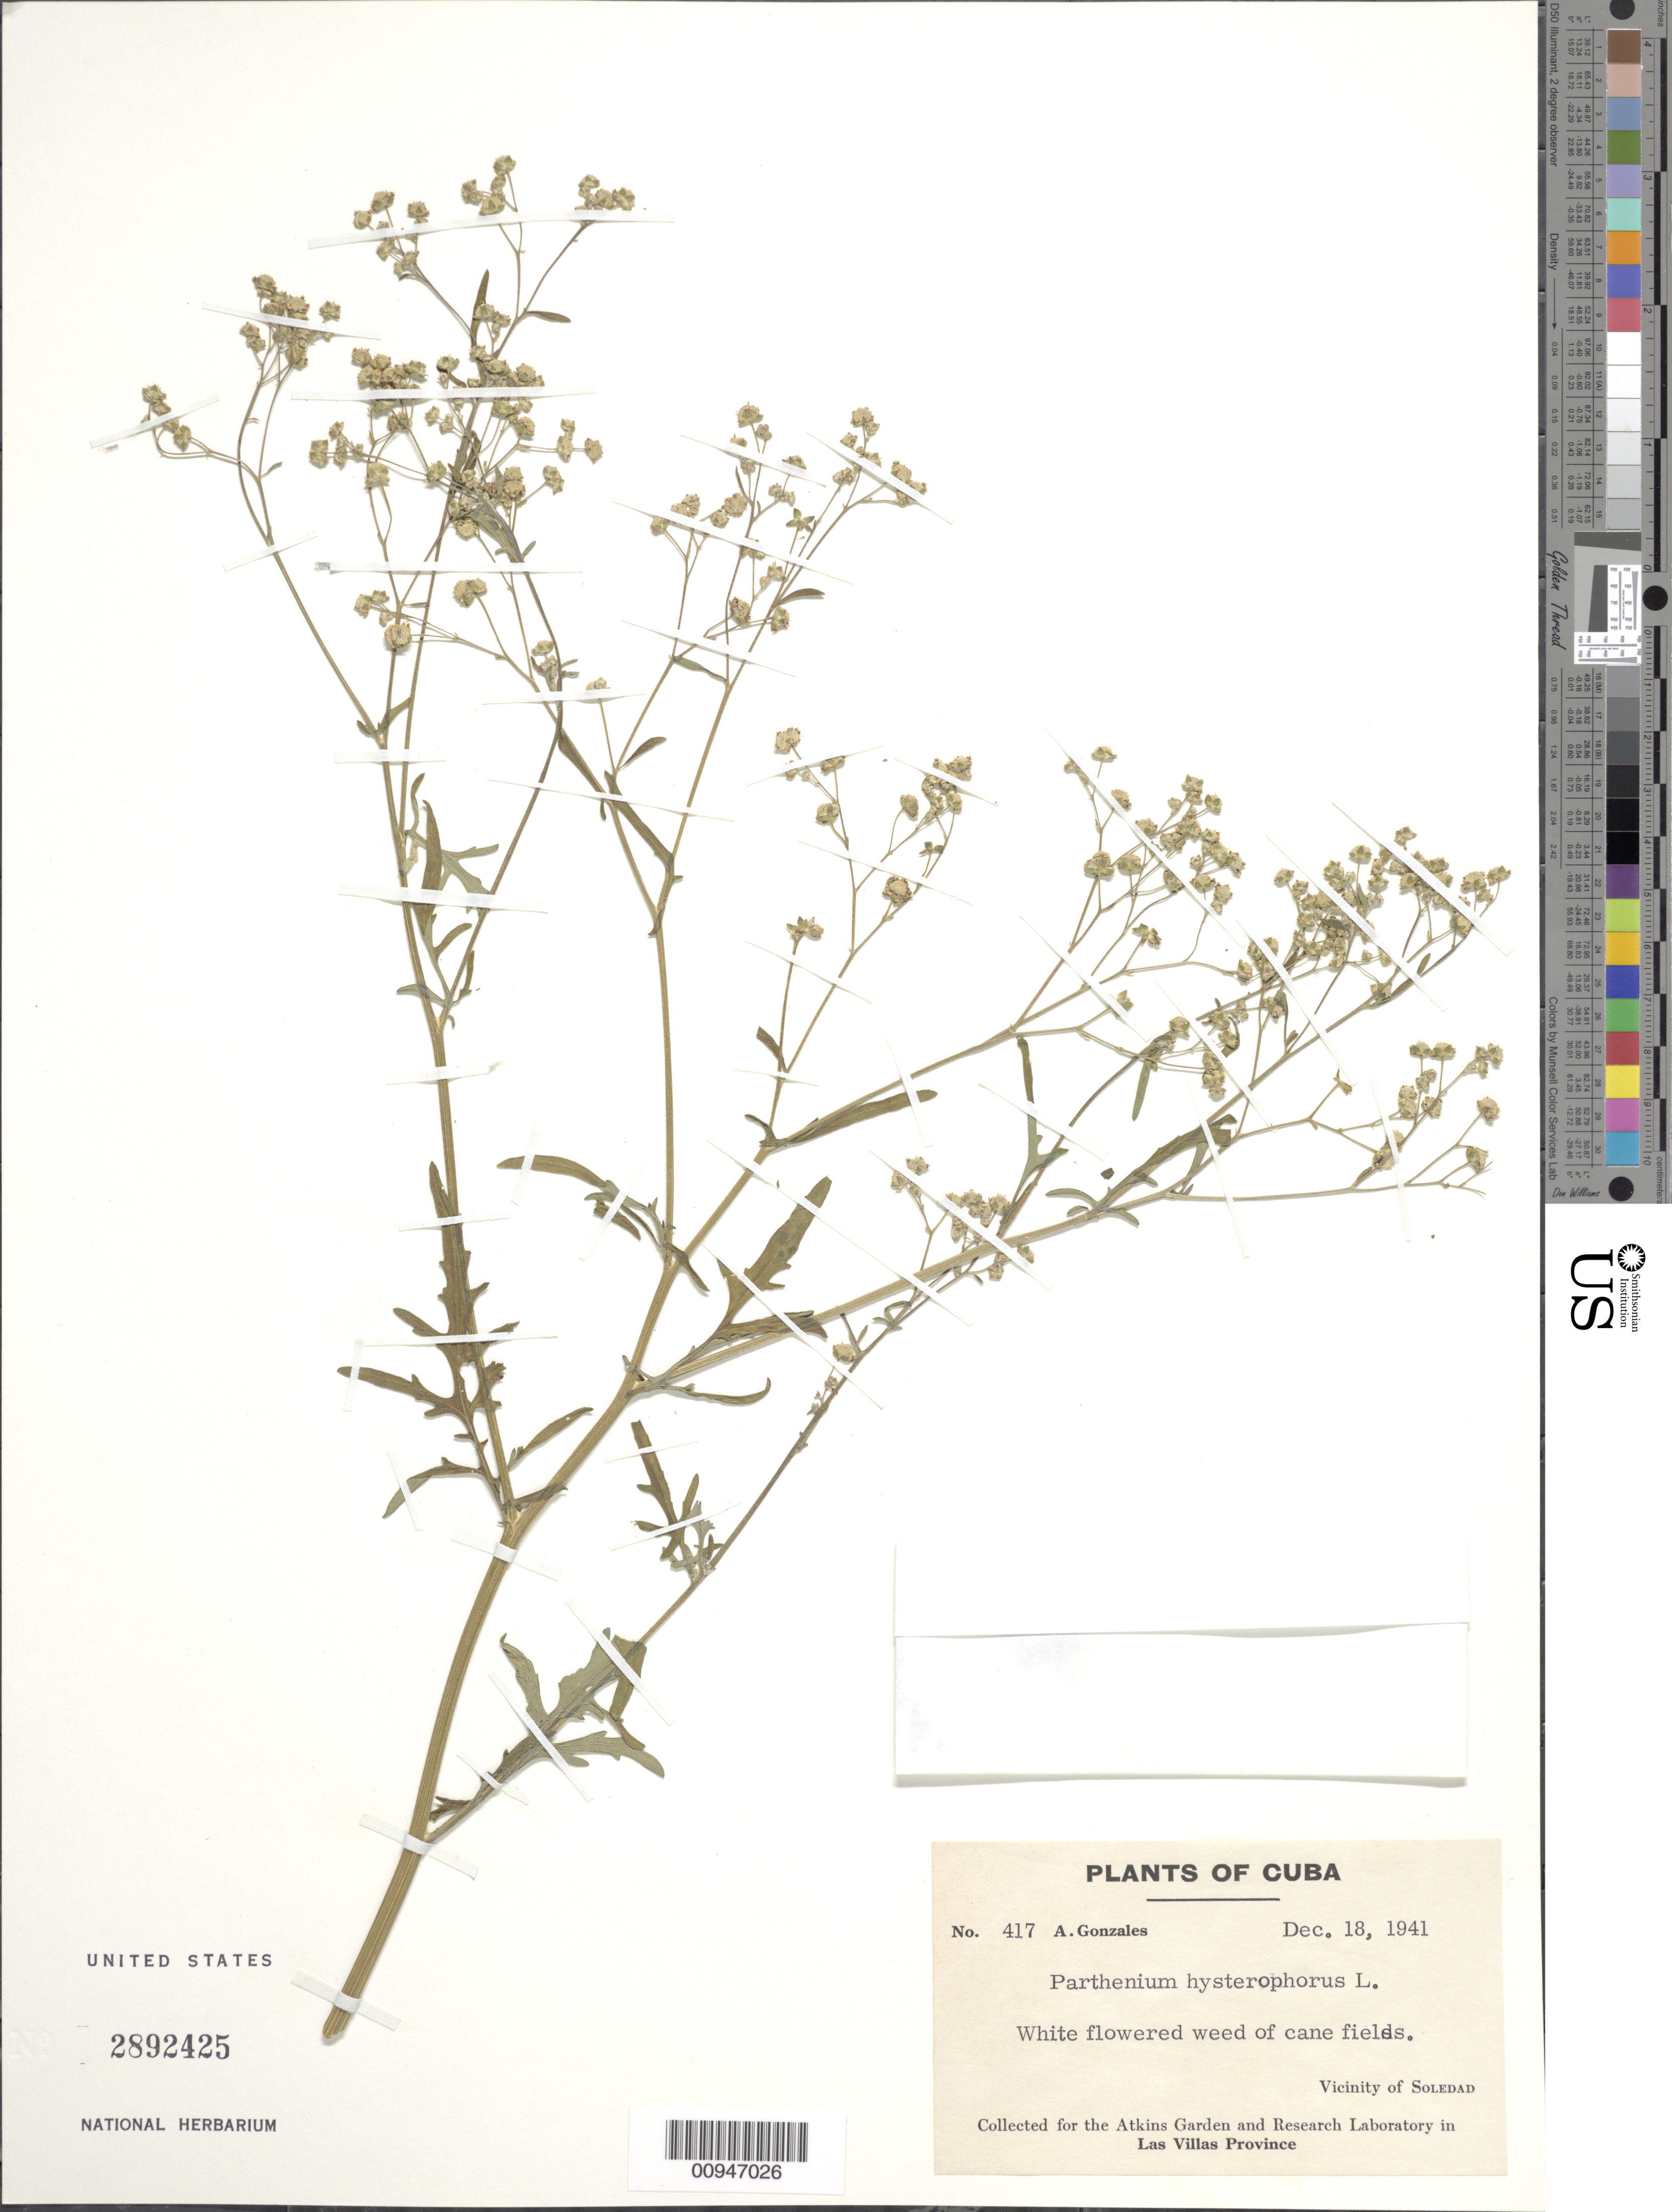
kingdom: Plantae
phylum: Tracheophyta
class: Magnoliopsida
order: Asterales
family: Asteraceae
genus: Parthenium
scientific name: Parthenium hysterophorus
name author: L.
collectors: A. Gonzáles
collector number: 417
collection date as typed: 18 Dec 1941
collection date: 1941-12-18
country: Cuba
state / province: Cienfuegos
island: Cuba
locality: Vicinity of Soledad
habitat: Cane fields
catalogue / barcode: US 2892425